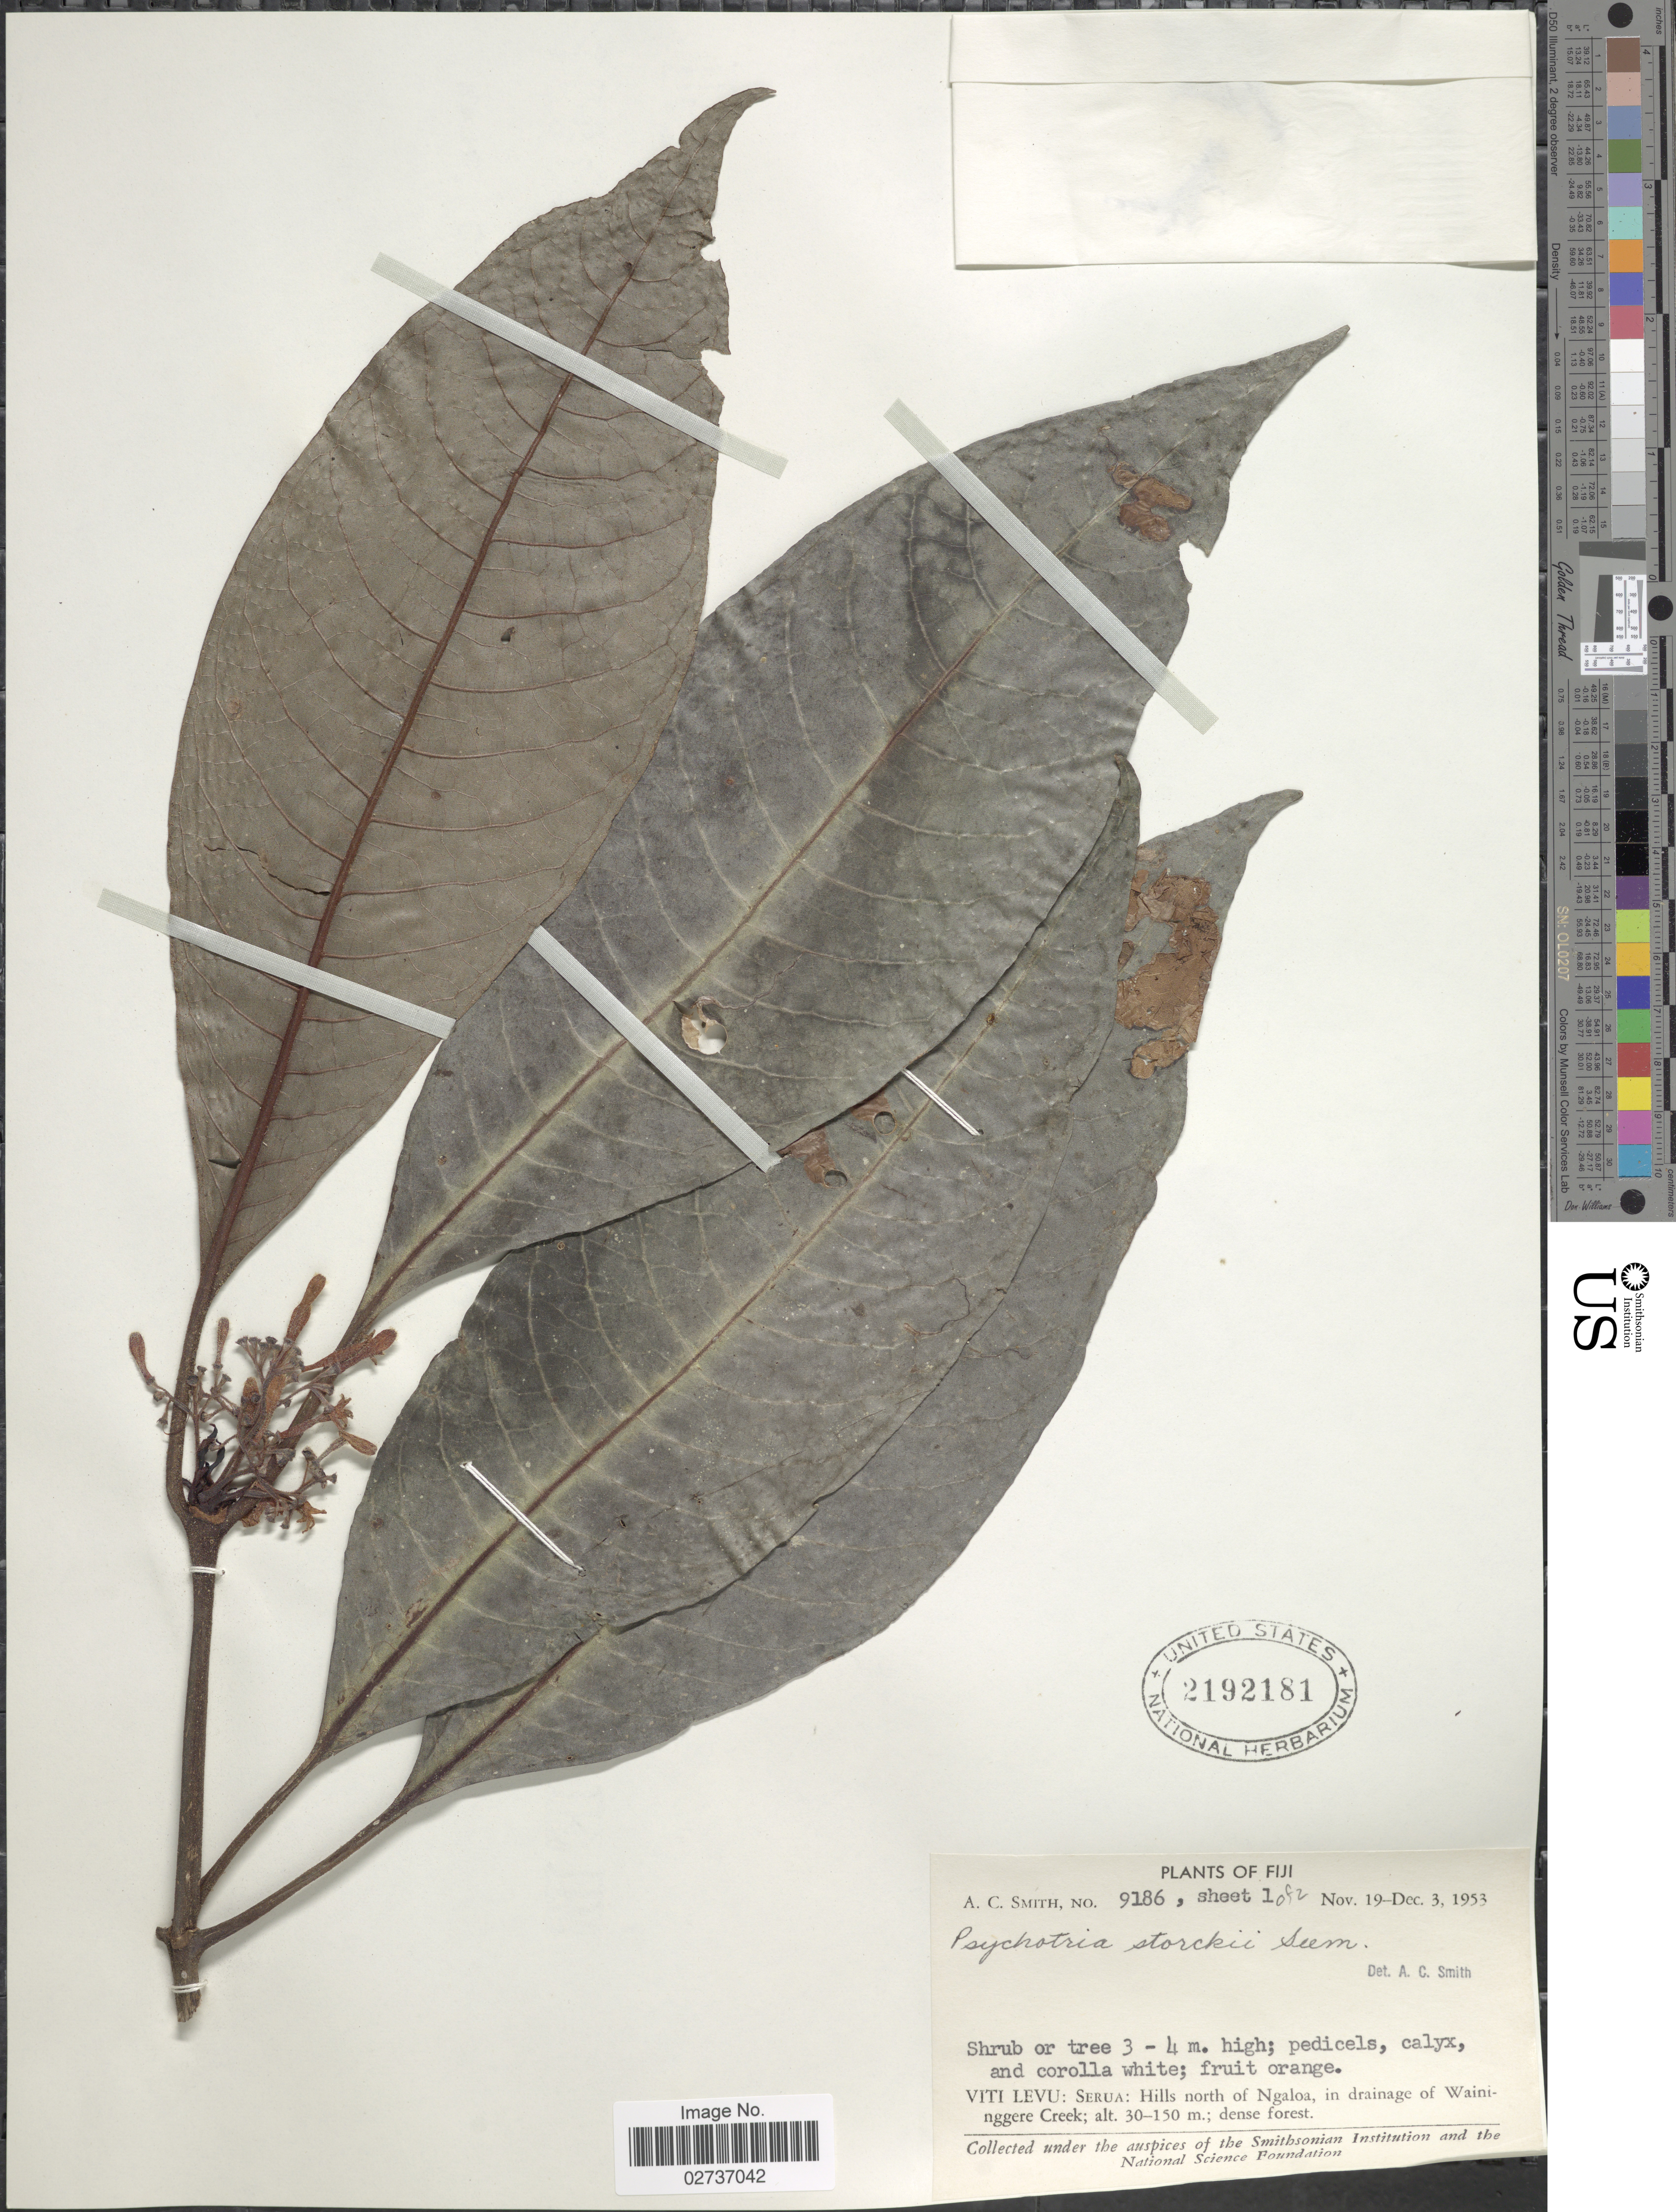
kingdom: Plantae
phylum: Tracheophyta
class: Magnoliopsida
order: Gentianales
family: Rubiaceae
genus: Psychotria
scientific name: Psychotria storckii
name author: Seem.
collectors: A. C. Smith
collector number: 9186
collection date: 1953-11-19/1953-12-03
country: Fiji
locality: Viti Levu: Serua: Hills north of Ngaloa, in drainage of Waininggere Creek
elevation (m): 30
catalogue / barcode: US 2192181